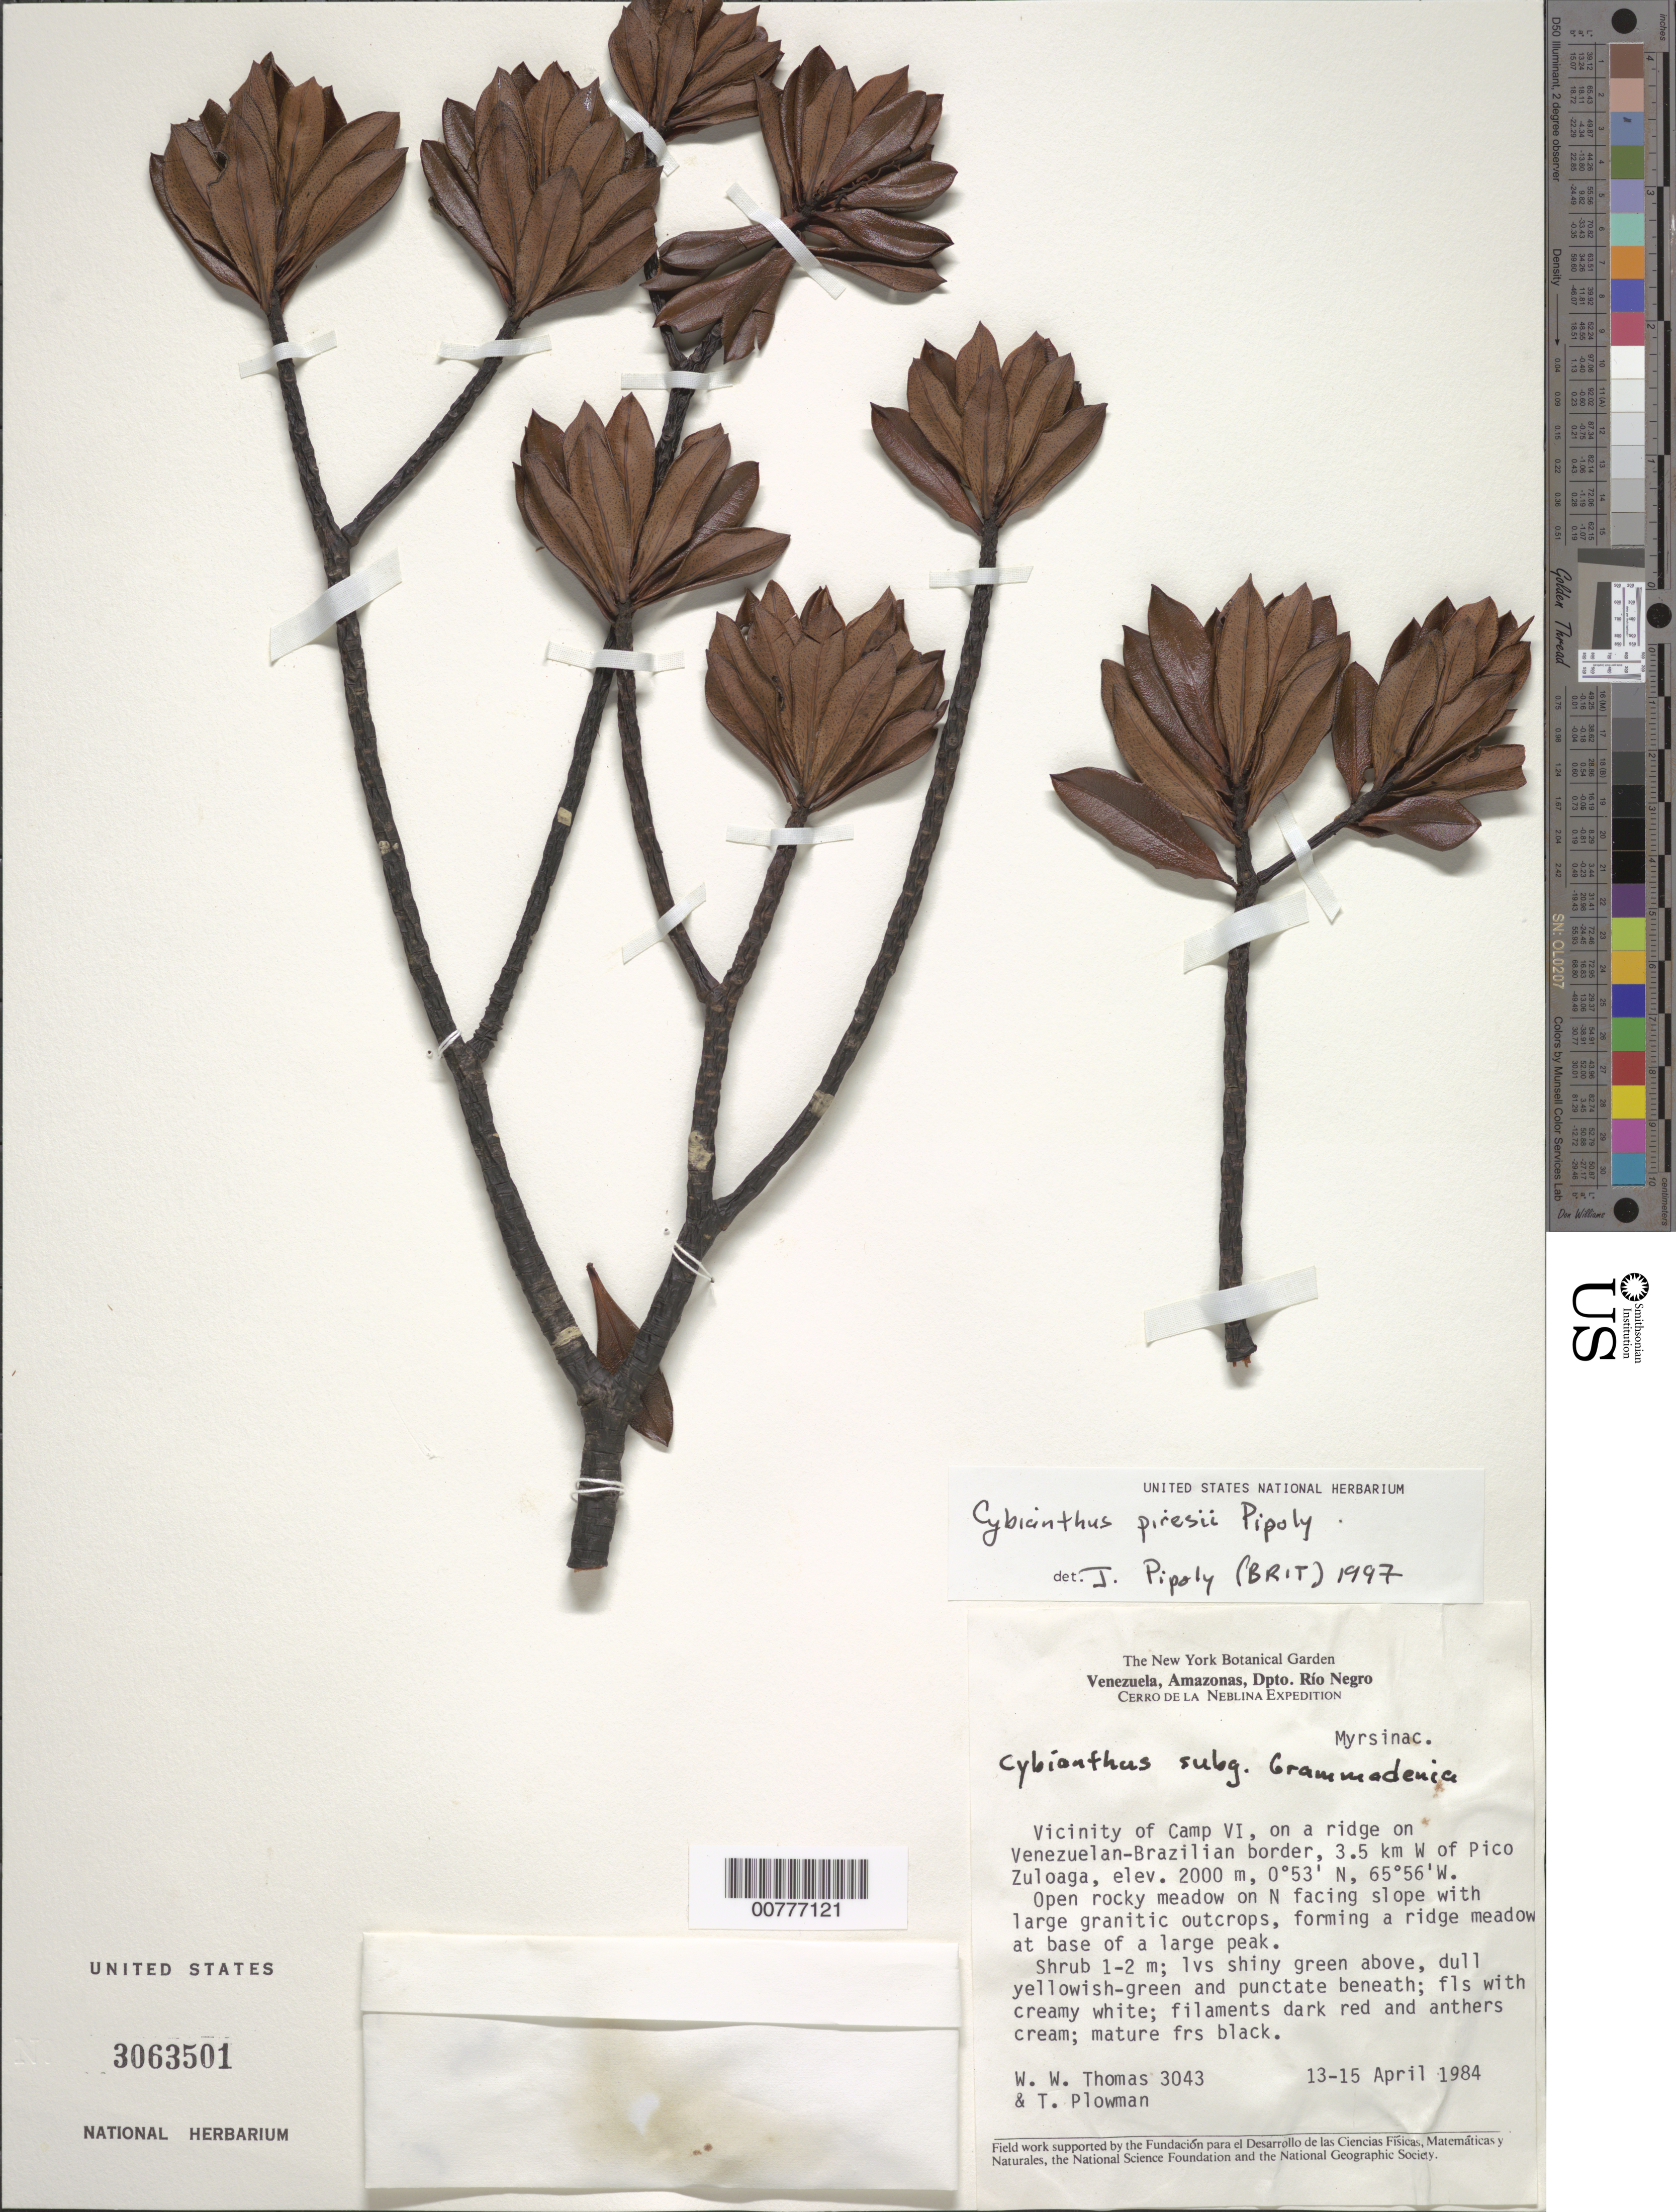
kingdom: Plantae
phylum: Tracheophyta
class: Magnoliopsida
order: Ericales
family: Primulaceae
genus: Cybianthus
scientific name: Cybianthus piresii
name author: Pipoly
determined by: Pipoly, J. J., III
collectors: W. W. Thomas & T. Plowman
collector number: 3043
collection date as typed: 13-Apr-78 to 15-Apr-78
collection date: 1978-04-13/1978-04-15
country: Venezuela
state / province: Amazonas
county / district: Río Negro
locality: Pico Zuloga, 3.5 km W of, near Camp VI, Venezuelan-Brazilian border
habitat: Open rocky meadow in N facing slope with large granitic outcrops, forming ridge meadow at base of large peak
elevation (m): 2000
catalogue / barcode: US 3063501